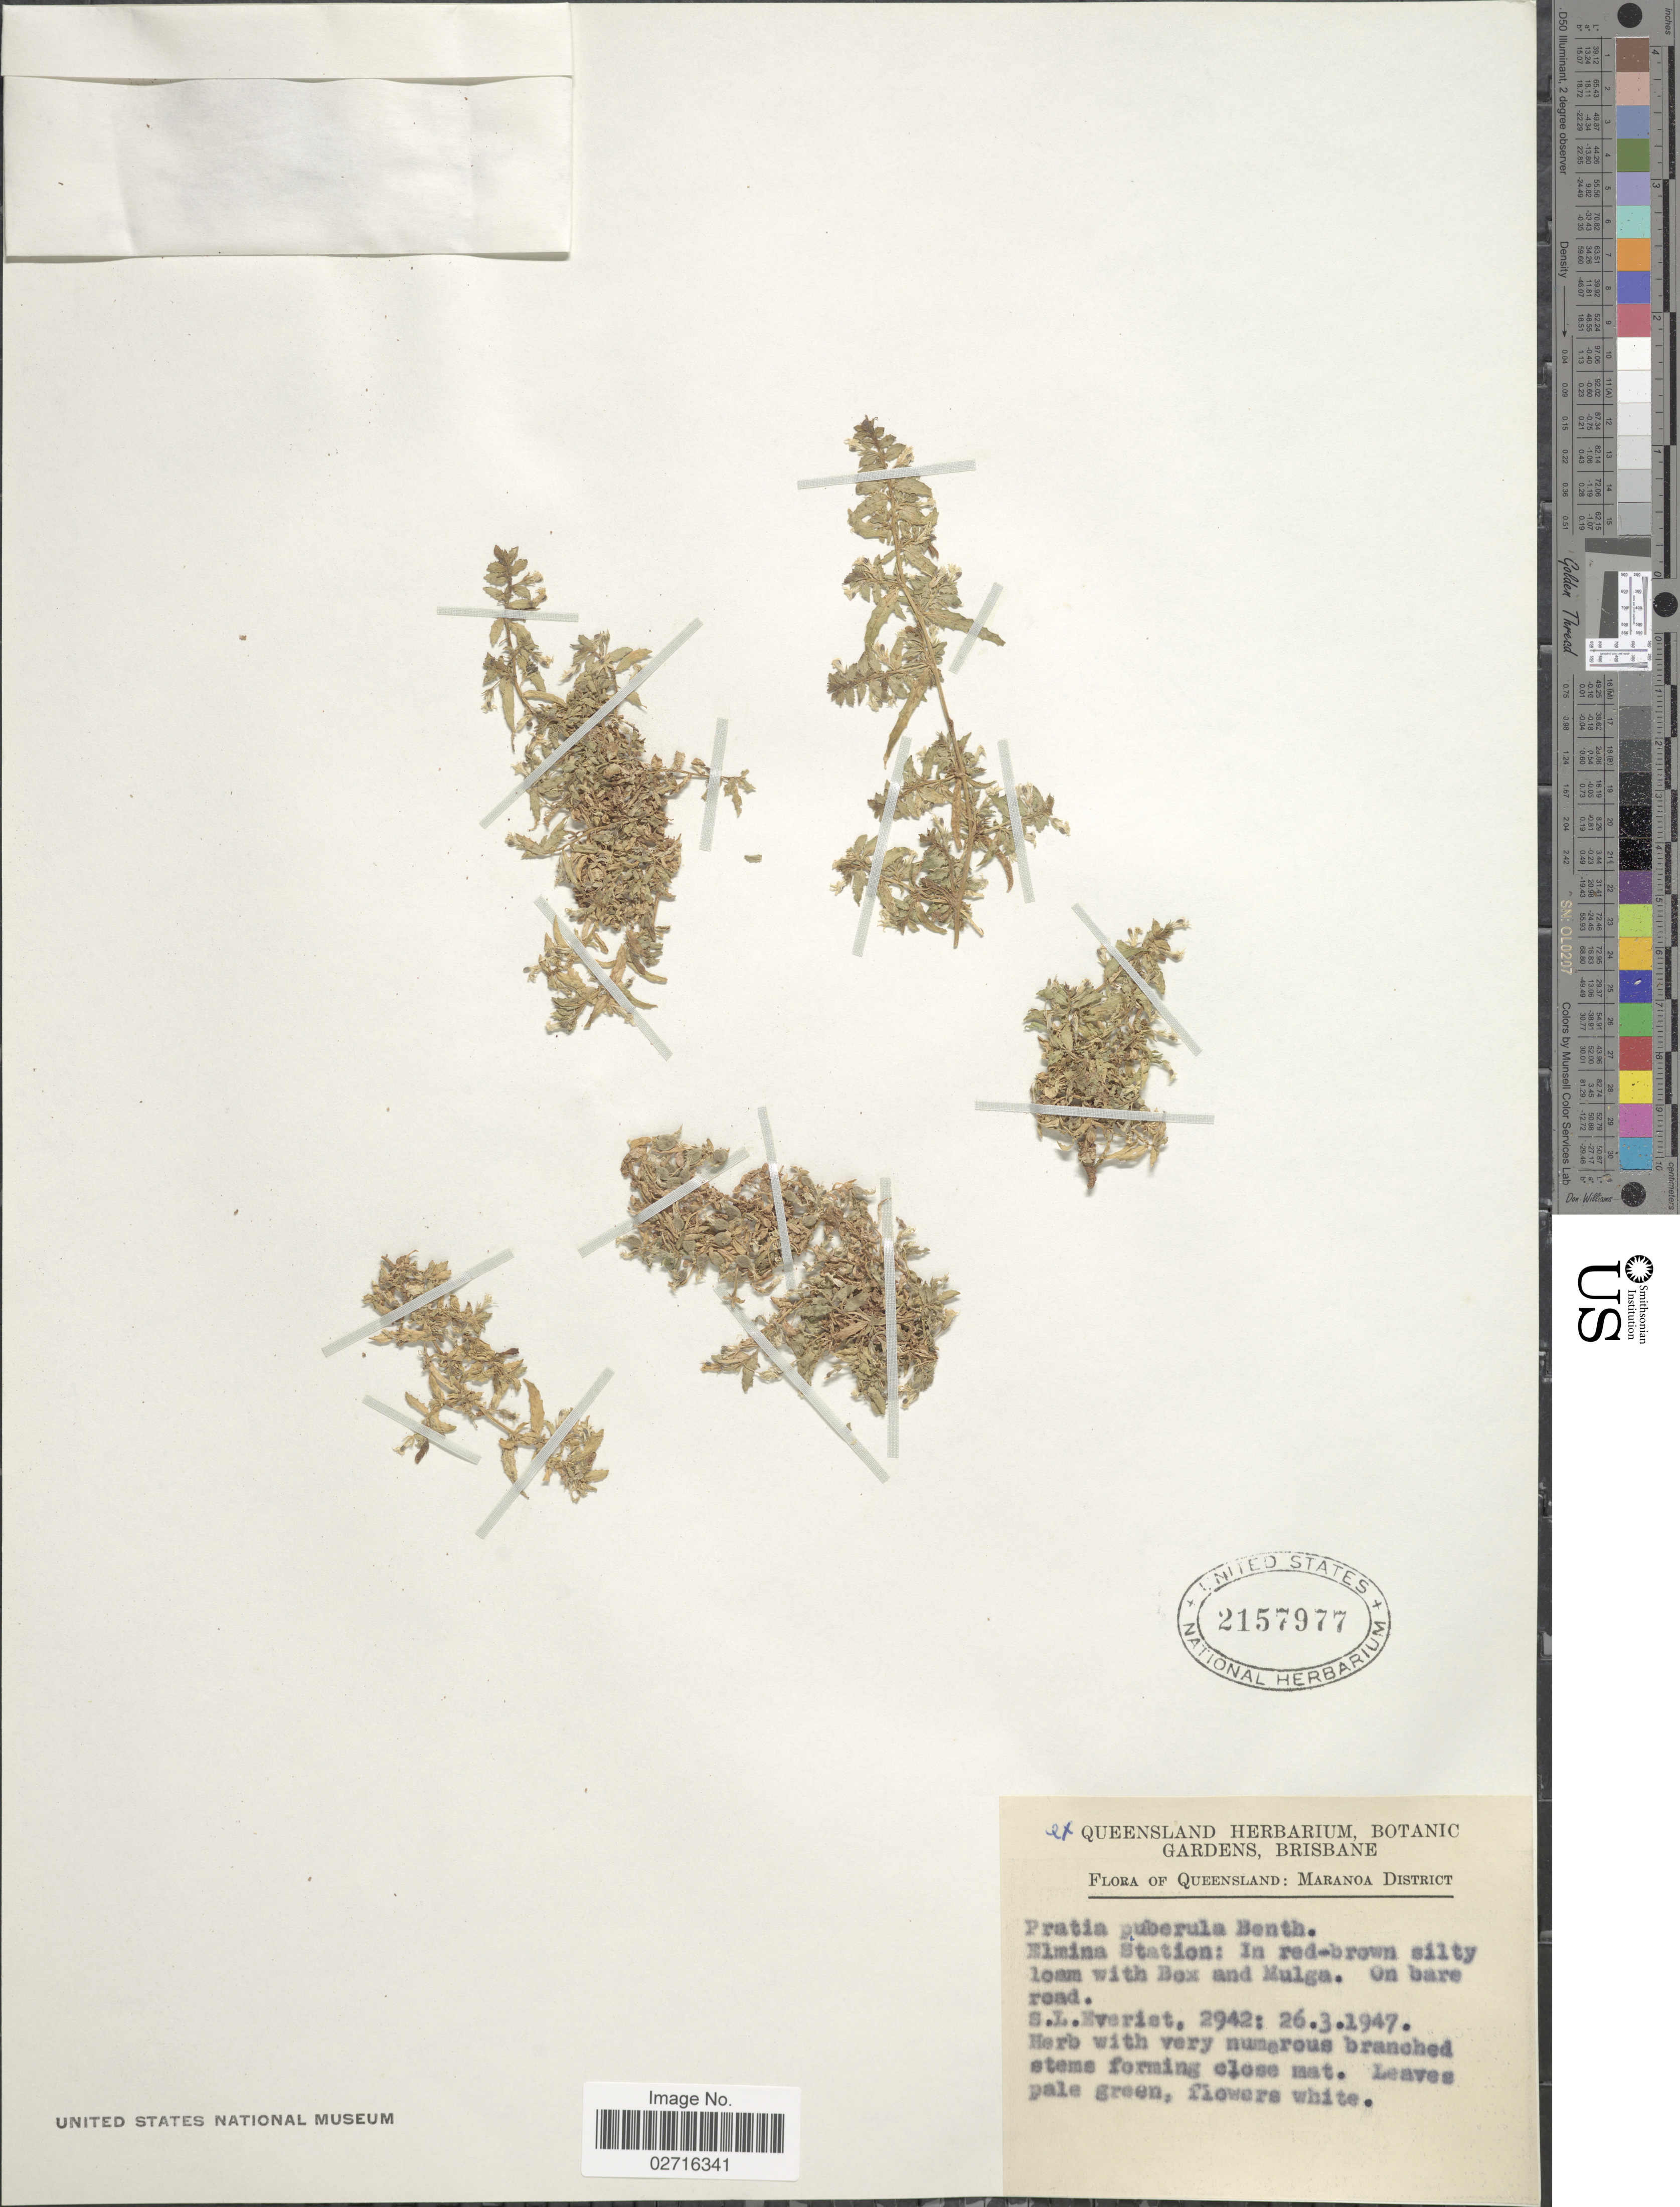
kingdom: Plantae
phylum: Tracheophyta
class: Magnoliopsida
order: Asterales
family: Campanulaceae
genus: Pratia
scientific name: Pratia puberula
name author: Benth.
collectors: S. Everist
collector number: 2942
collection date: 1947-03-26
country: Australia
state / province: Queensland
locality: Maranoa District, Elmina Station. On bare road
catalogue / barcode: US 2157977